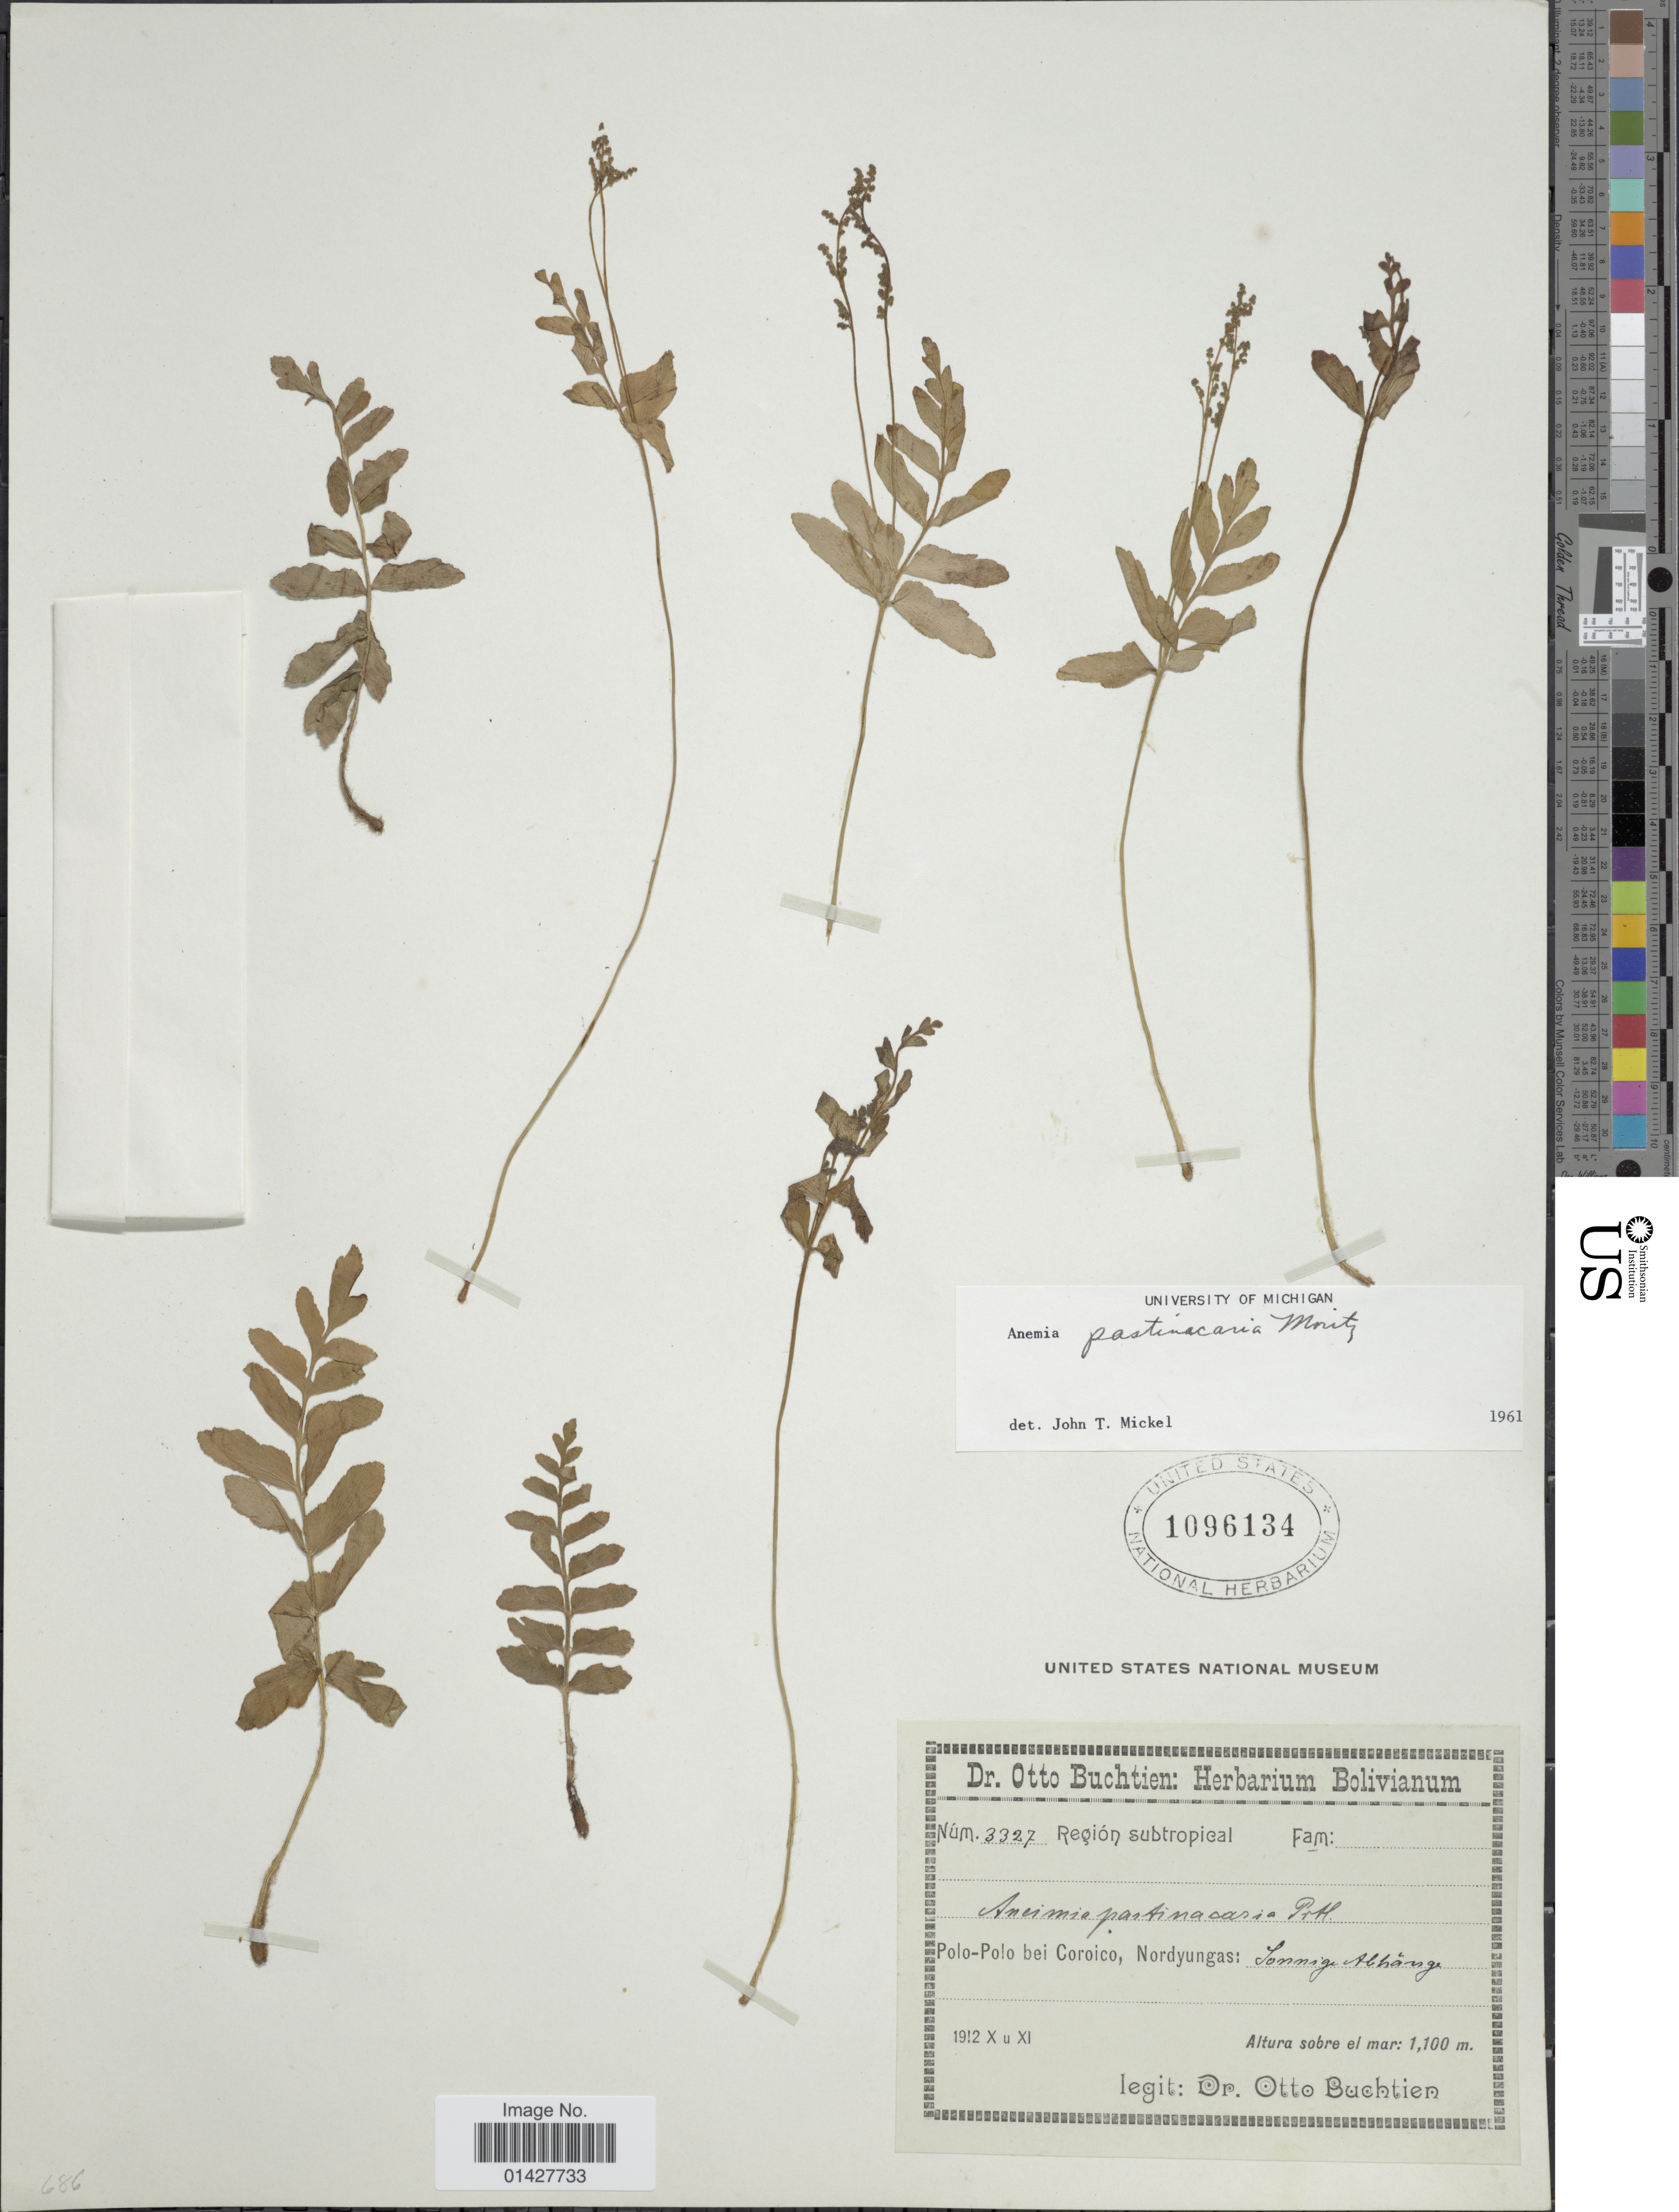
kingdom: Plantae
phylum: Tracheophyta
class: Polypodiopsida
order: Schizaeales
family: Anemiaceae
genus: Anemia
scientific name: Anemia pastinacaria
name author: Moritz ex Prantl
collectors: O. Buchtien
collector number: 3327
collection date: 1912-10/1912-11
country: Bolivia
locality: Polo-Polo bei Coroico, Noryungas: Sonnige Abhänge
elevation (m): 1100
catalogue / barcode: US 1096134